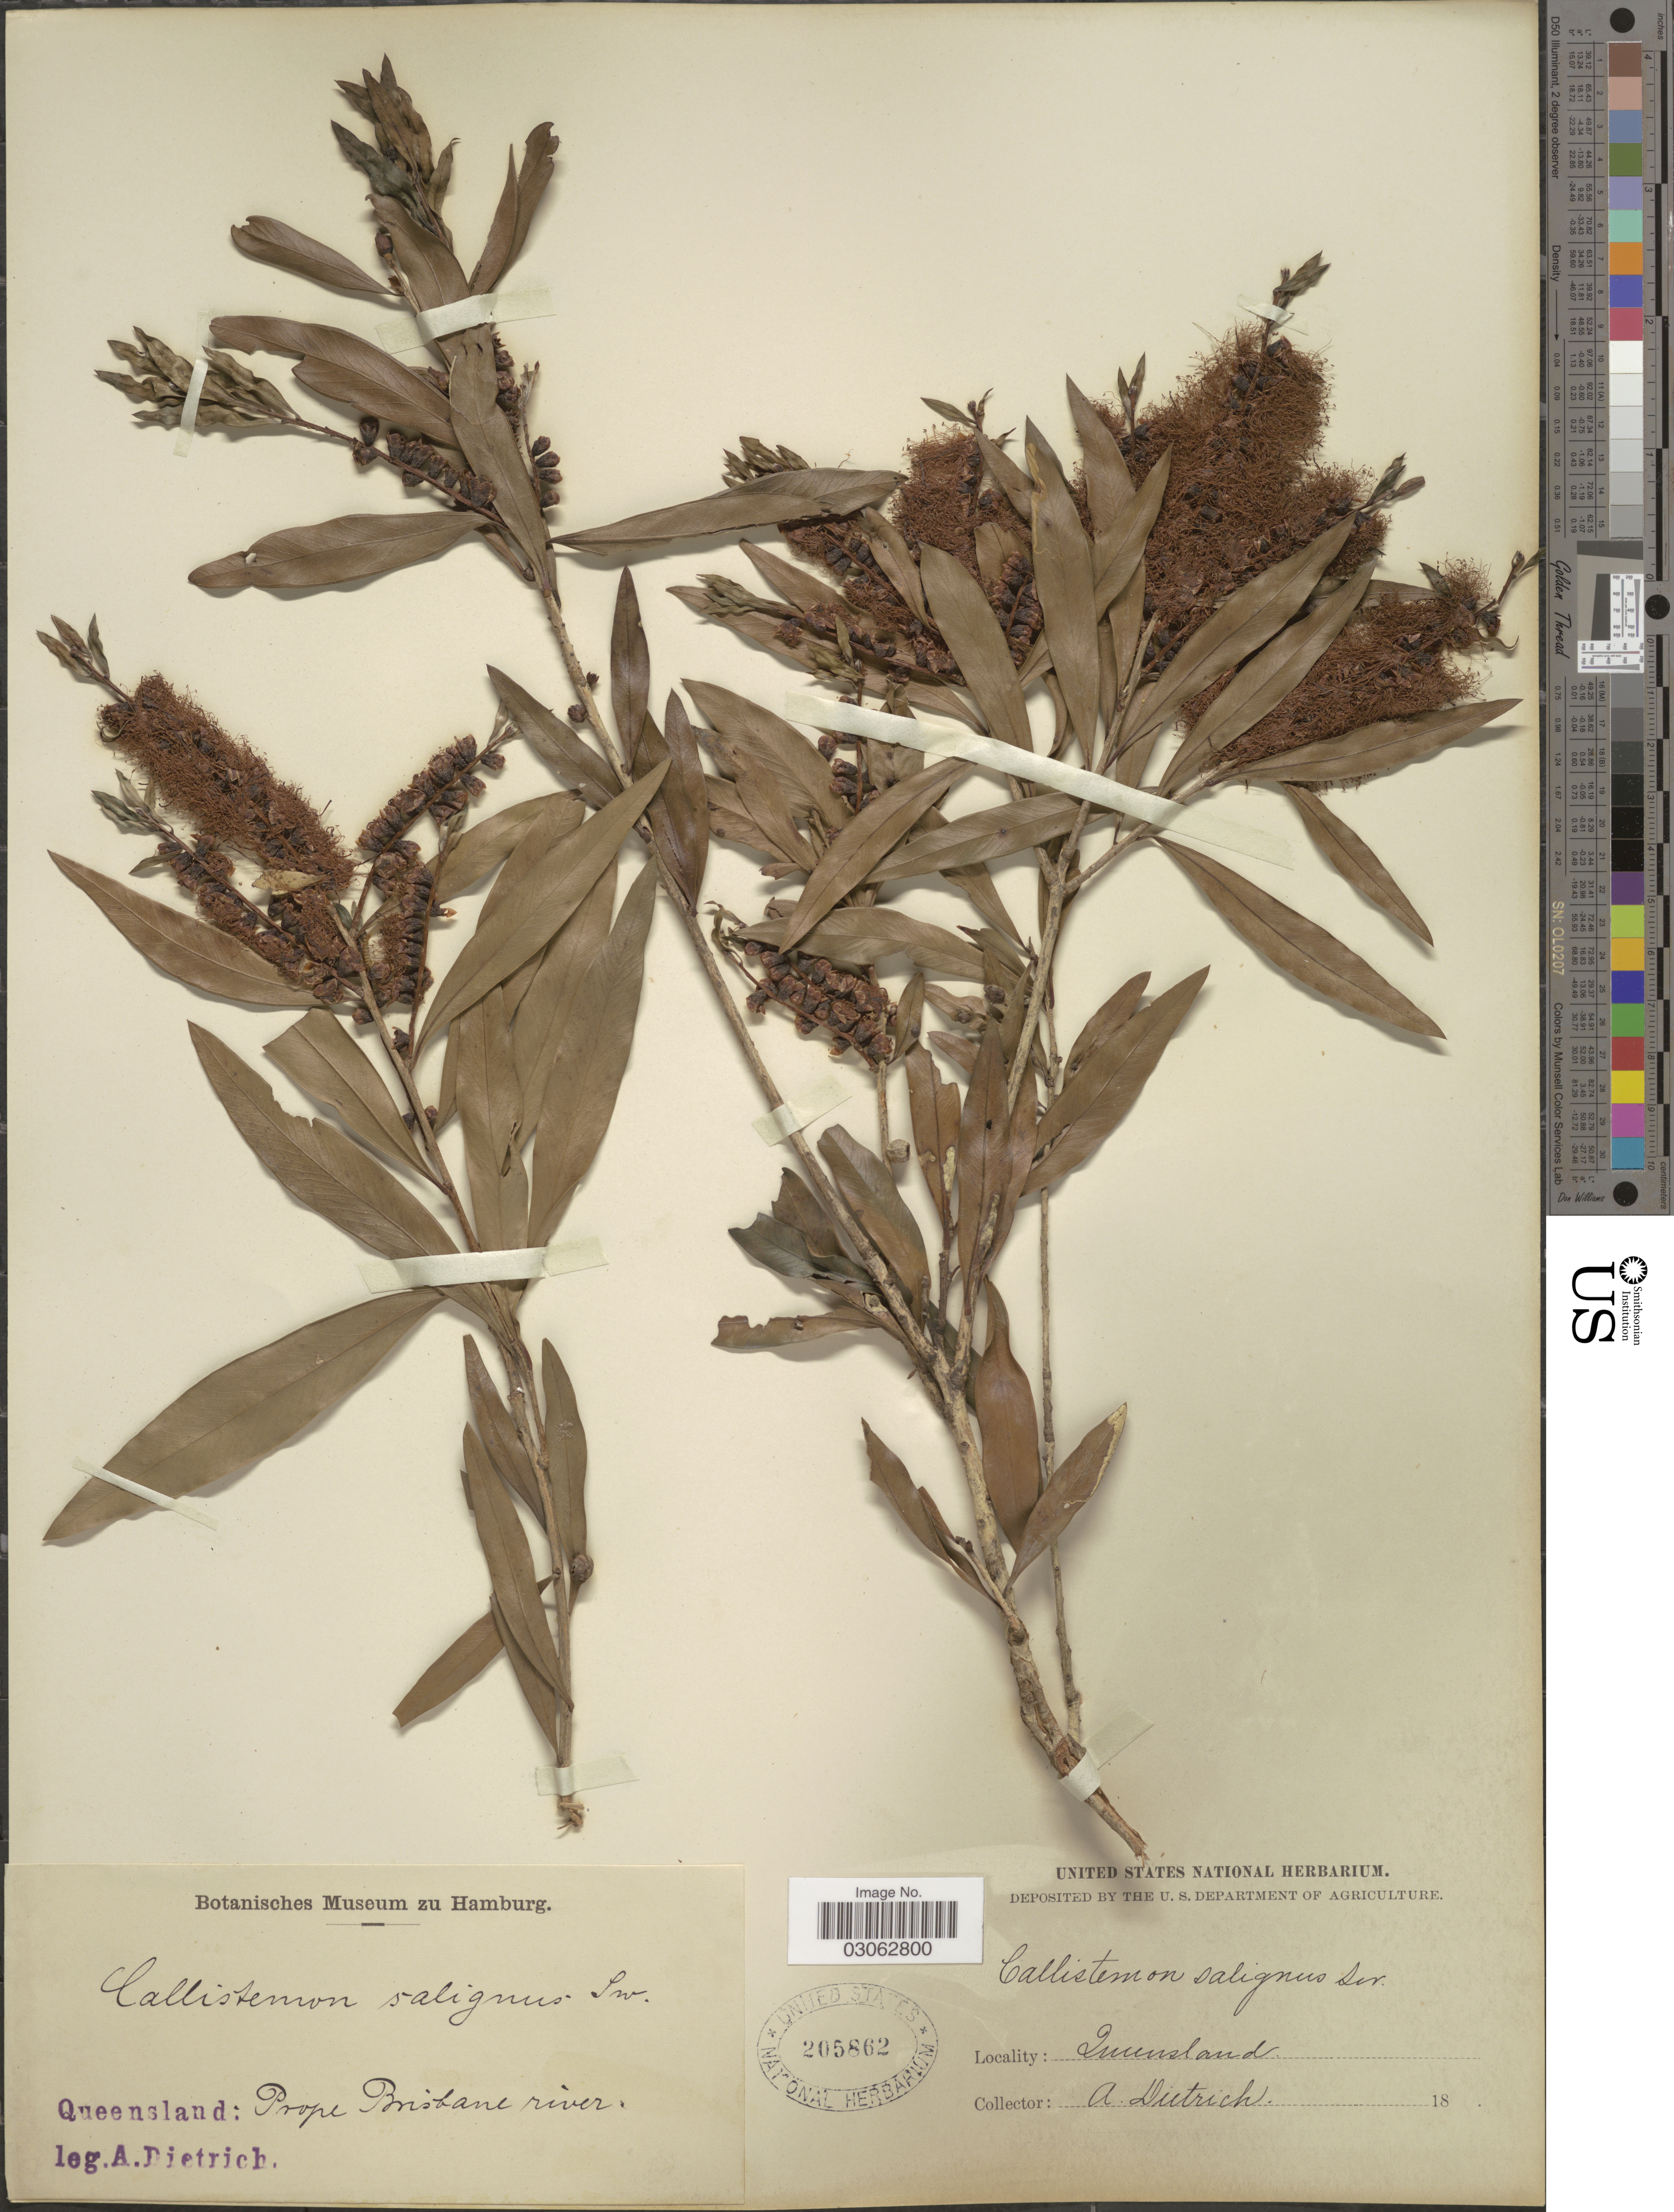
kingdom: Plantae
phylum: Tracheophyta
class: Magnoliopsida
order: Myrtales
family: Myrtaceae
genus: Callistemon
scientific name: Callistemon salignus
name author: (Sm.) Colvill ex Sweet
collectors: A. Dietrich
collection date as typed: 18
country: Australia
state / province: Queensland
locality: Prope Brisbane river.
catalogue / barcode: US 205862